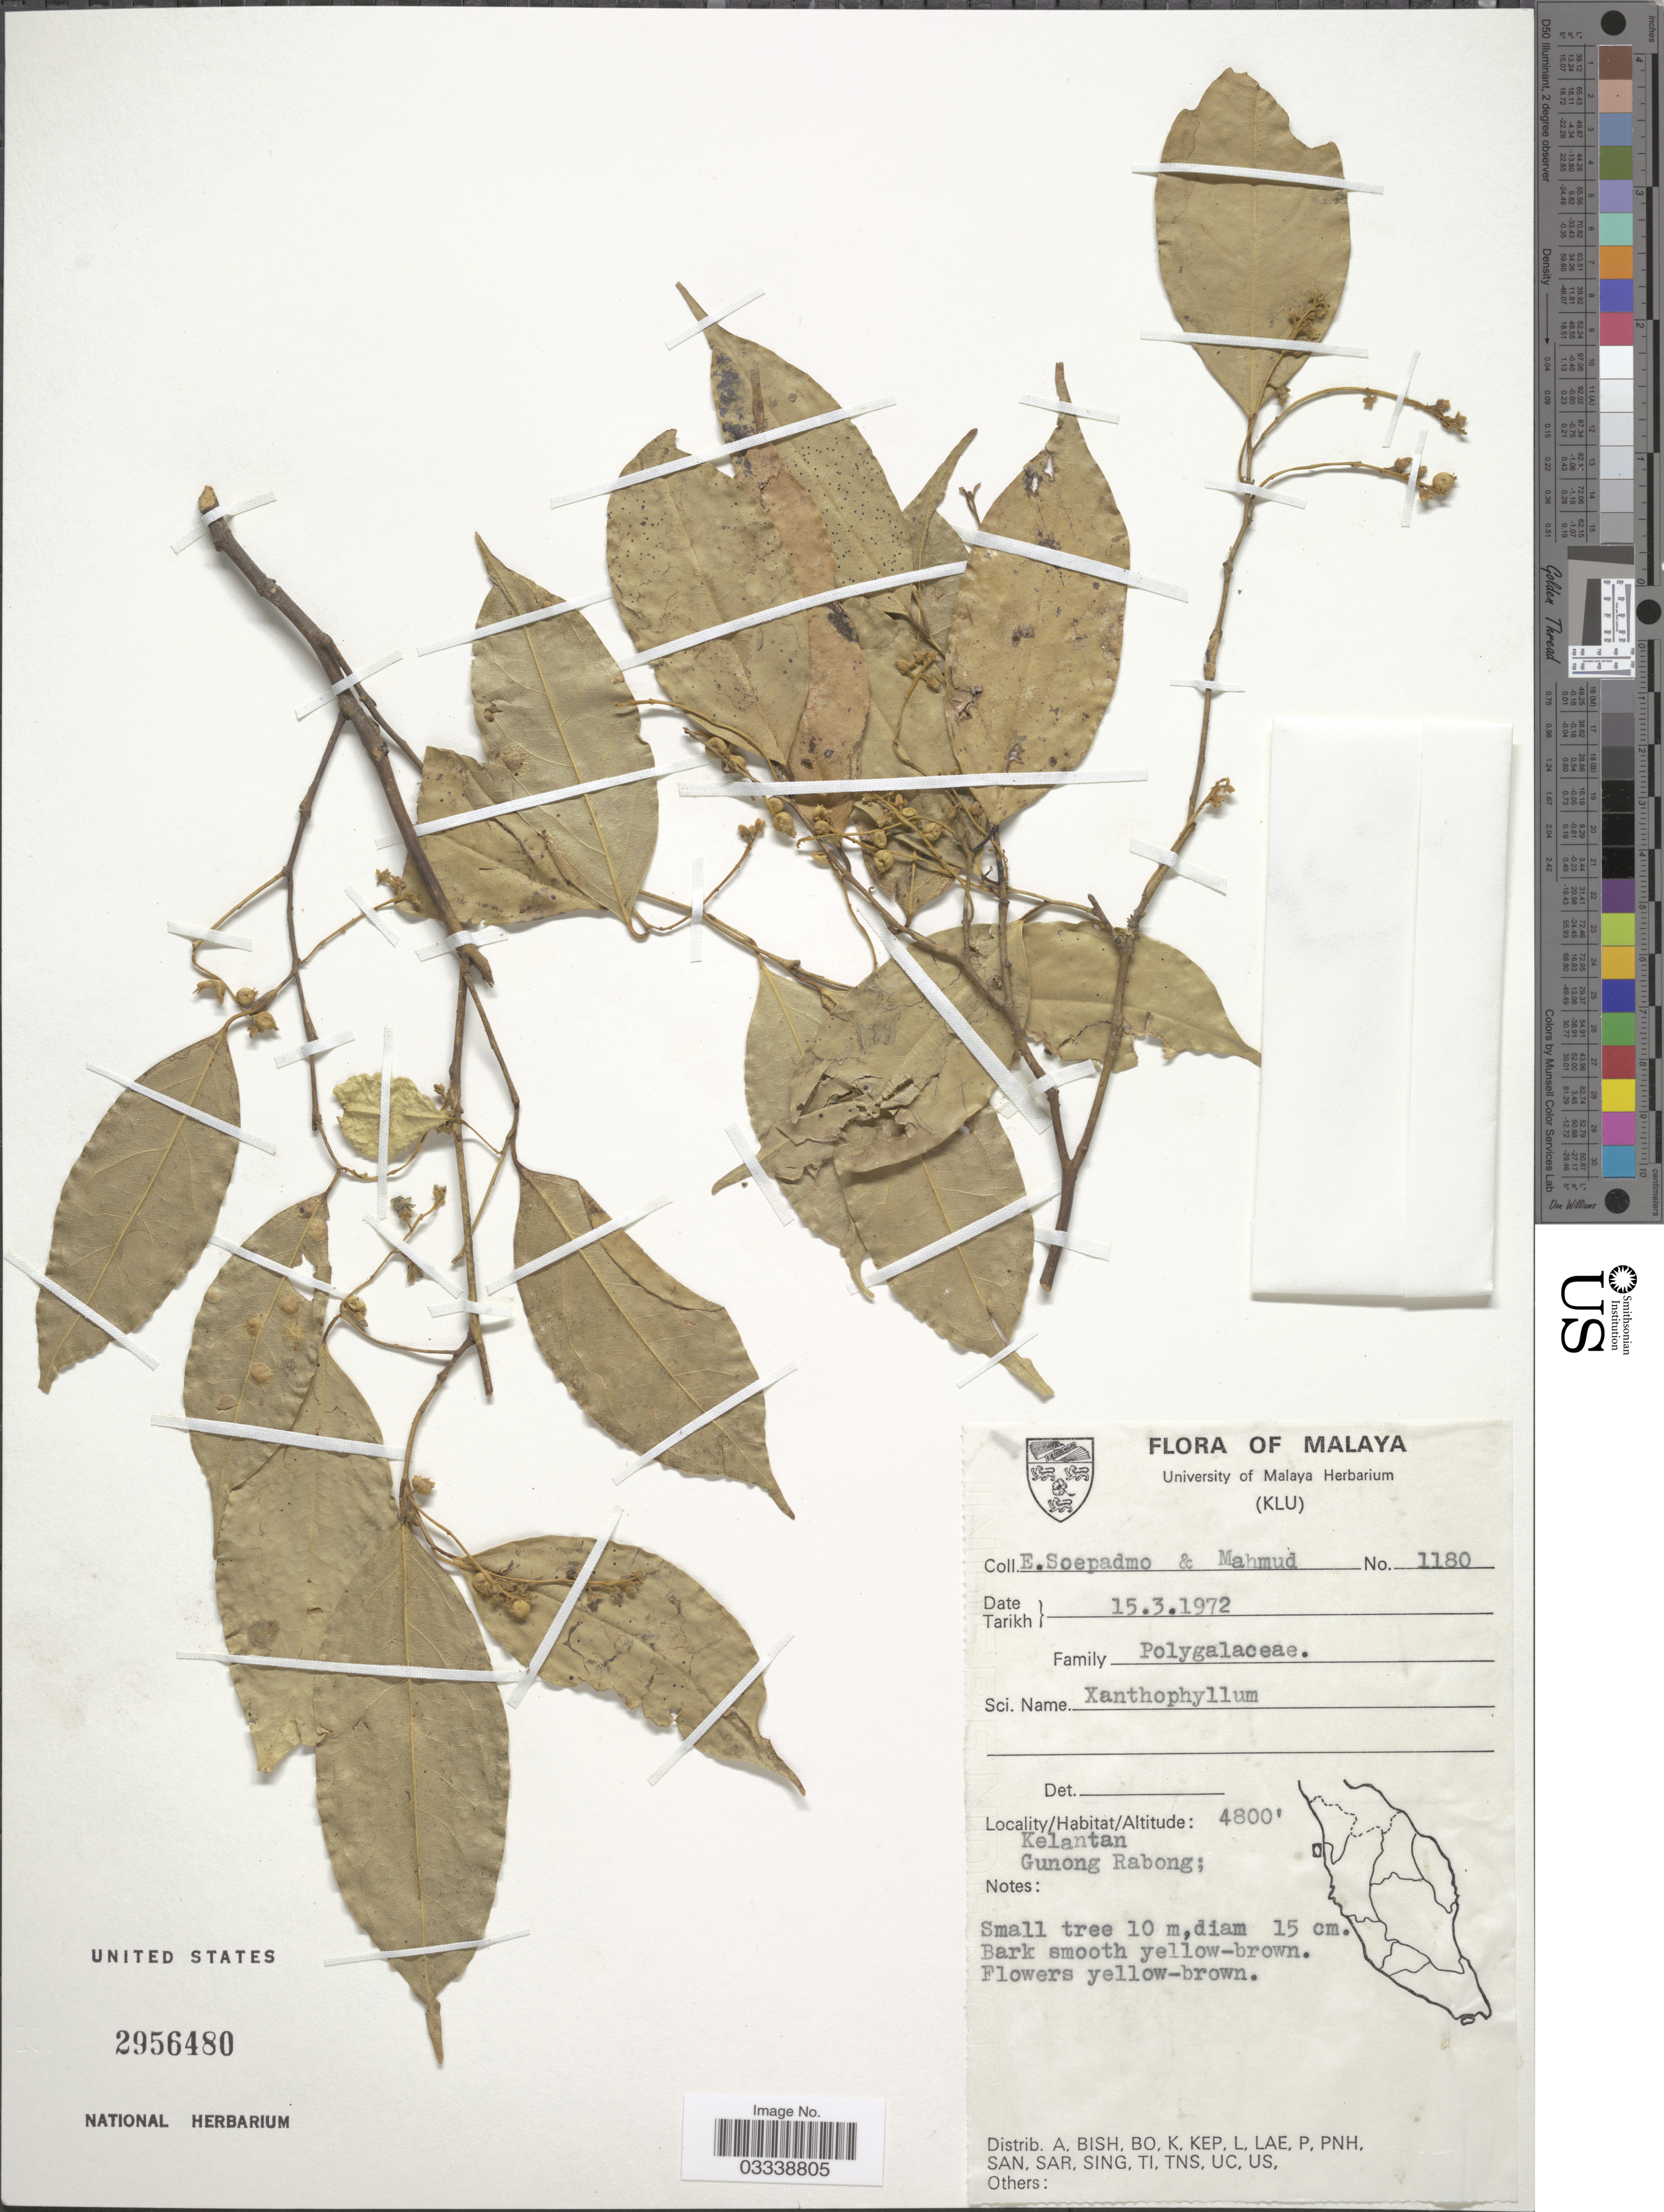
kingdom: Plantae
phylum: Tracheophyta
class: Magnoliopsida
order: Fabales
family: Polygalaceae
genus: Xanthophyllum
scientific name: Xanthophyllum sp.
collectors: E. Soepadmo & -. Mahmud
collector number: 1180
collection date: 1972-03-15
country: Malaysia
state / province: Kelantan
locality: Malaya. Kelantan Gunong Rabong.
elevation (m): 1463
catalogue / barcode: US 2956480